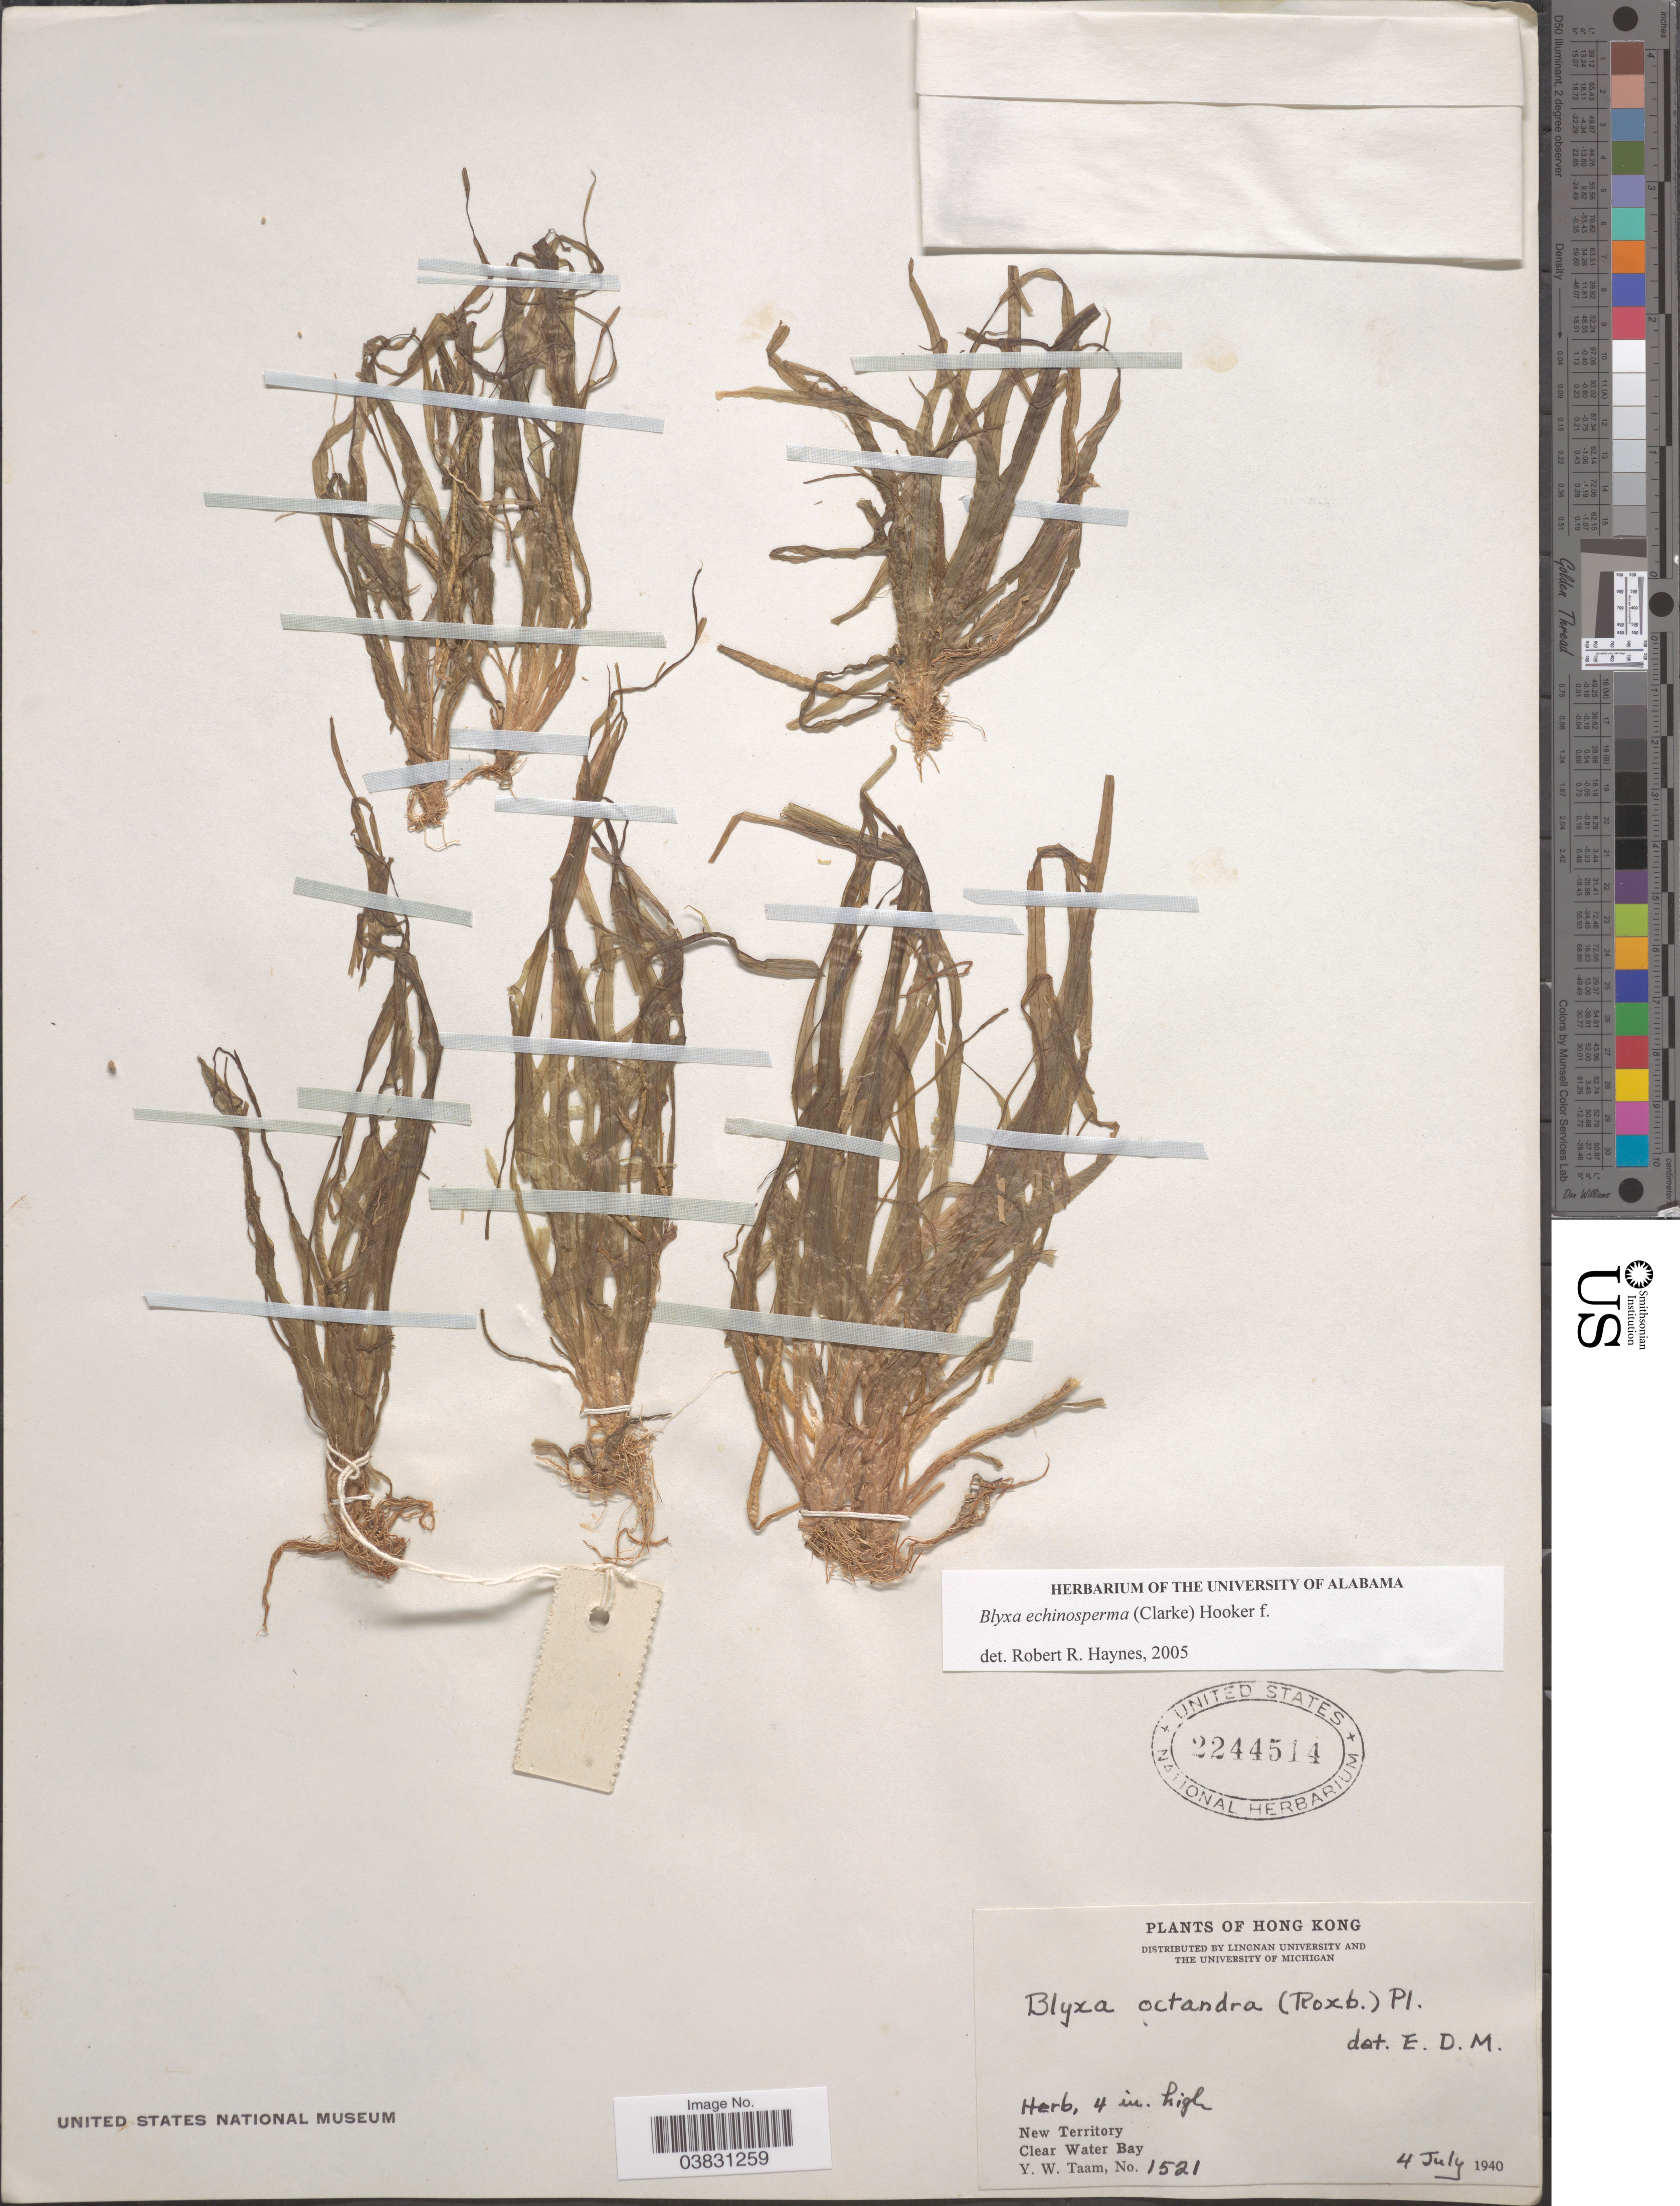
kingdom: Plantae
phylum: Tracheophyta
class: Liliopsida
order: Alismatales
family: Hydrocharitaceae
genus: Blyxa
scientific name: Blyxa echinosperma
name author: (C.B. Clarke) Hook. f.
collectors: Y. W. Taam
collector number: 1521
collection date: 1940-07-04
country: China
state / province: Hong Kong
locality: New Territory. Clear Water Bay.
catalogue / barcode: US 2244514